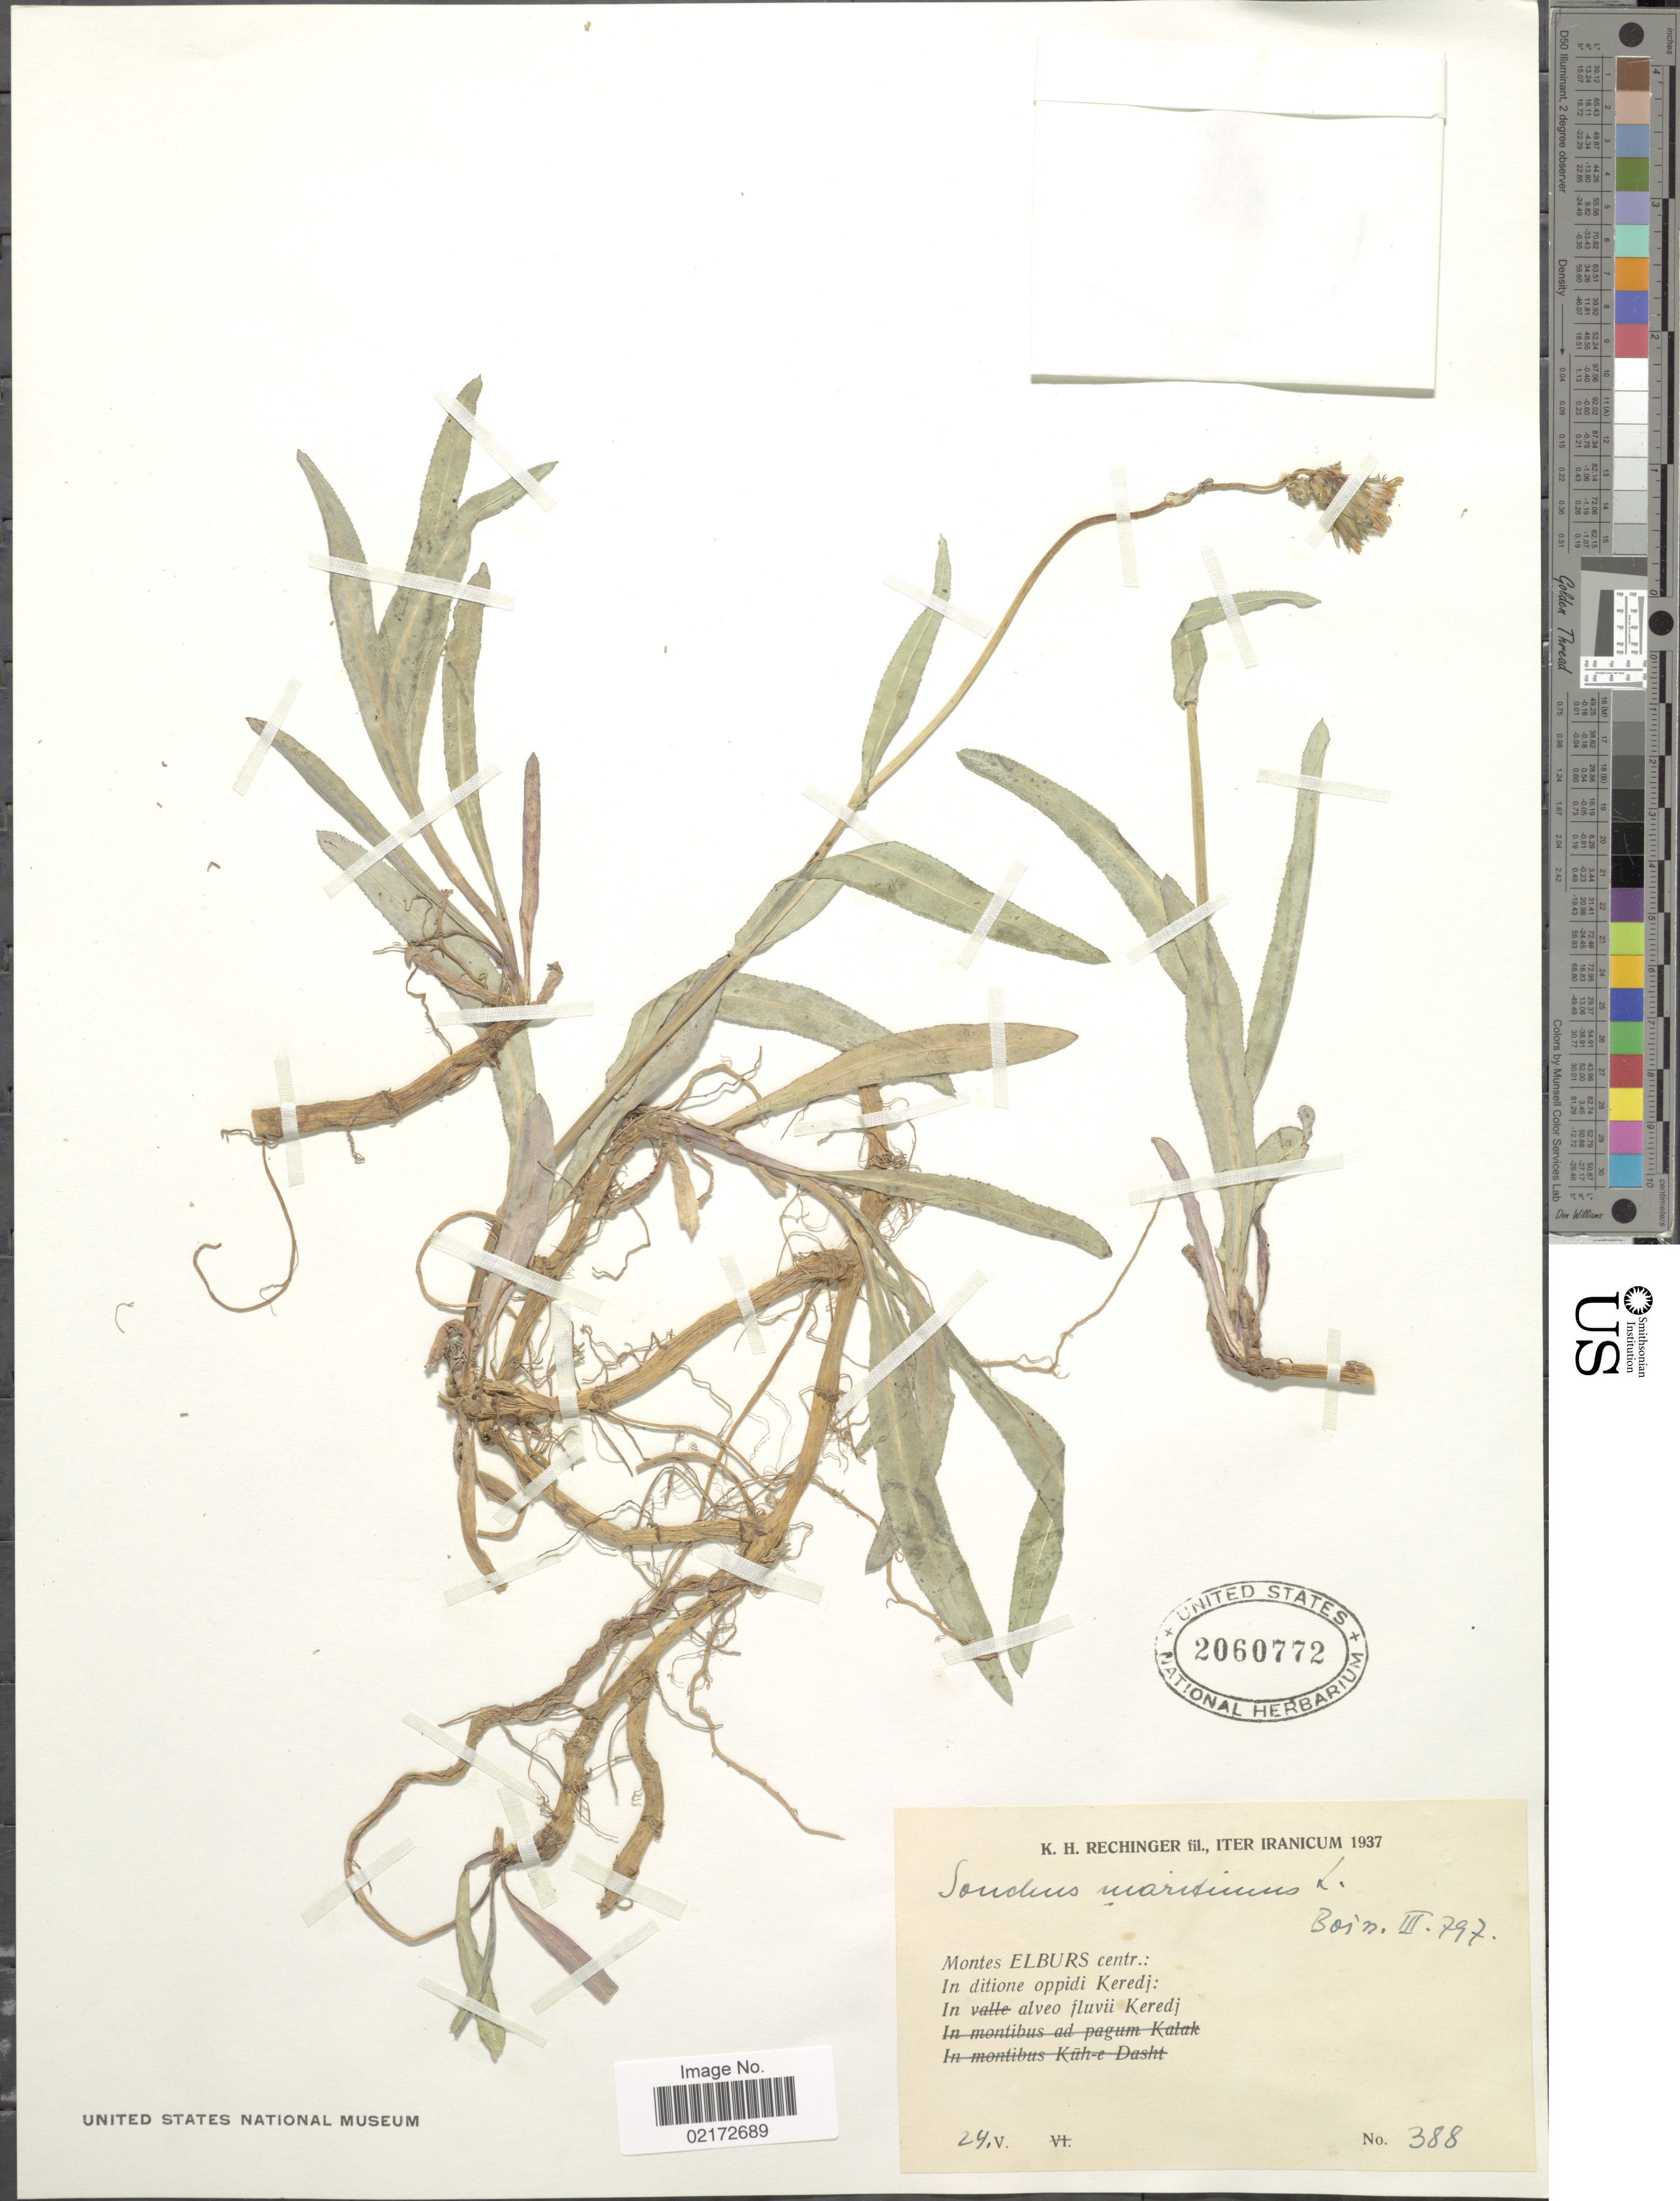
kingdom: Plantae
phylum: Tracheophyta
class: Magnoliopsida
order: Asterales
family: Asteraceae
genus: Sonchus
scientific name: Sonchus maritimus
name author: L.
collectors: K. H. Rechinger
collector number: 388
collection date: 1937-05-24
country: Iran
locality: Montes Elburs centr.: In ditione oppidi Keredh: In alveo fluvii Keredj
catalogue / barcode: US 2060772